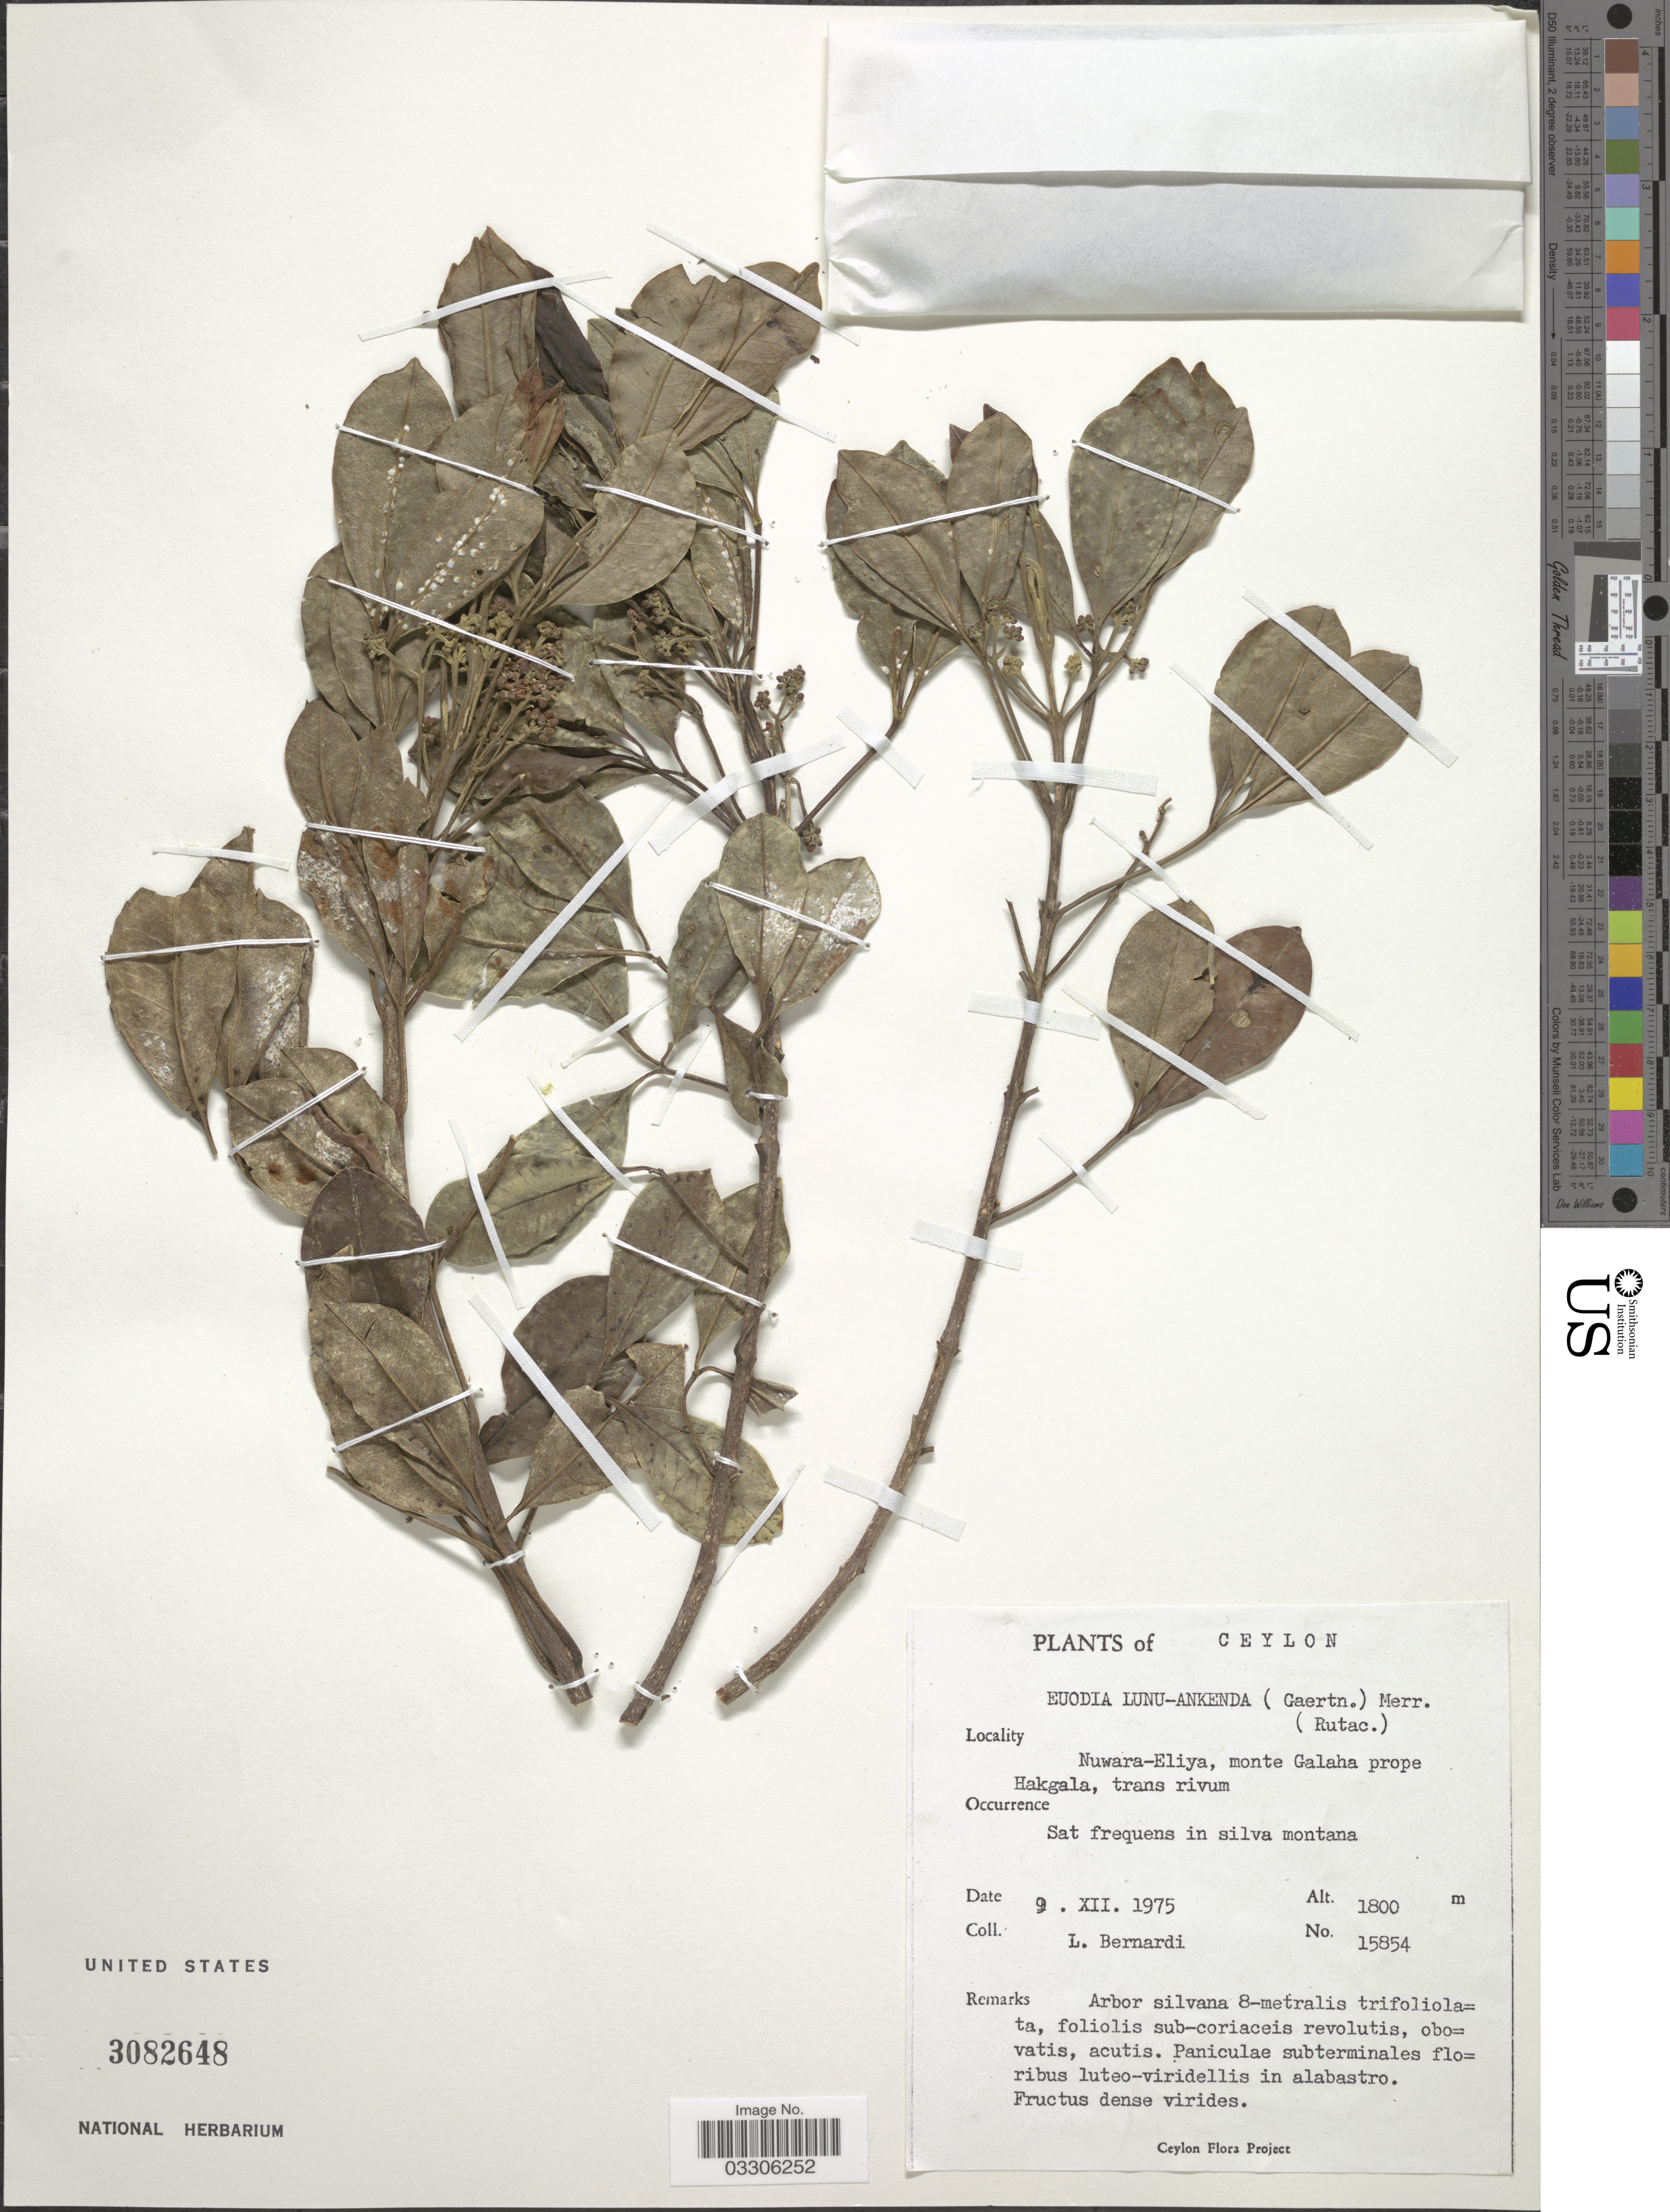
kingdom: Plantae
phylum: Tracheophyta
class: Magnoliopsida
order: Sapindales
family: Rutaceae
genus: Melicope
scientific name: Melicope lunu-ankenda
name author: (Gaertn.) T.G. Hartley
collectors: L. Bernardi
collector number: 15854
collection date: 1975-12-09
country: Sri Lanka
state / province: Central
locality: Ceylon. Nuwara-Eliya, monte Galaha prope Hakgala, trans rivum.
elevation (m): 1800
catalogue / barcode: US 3082648